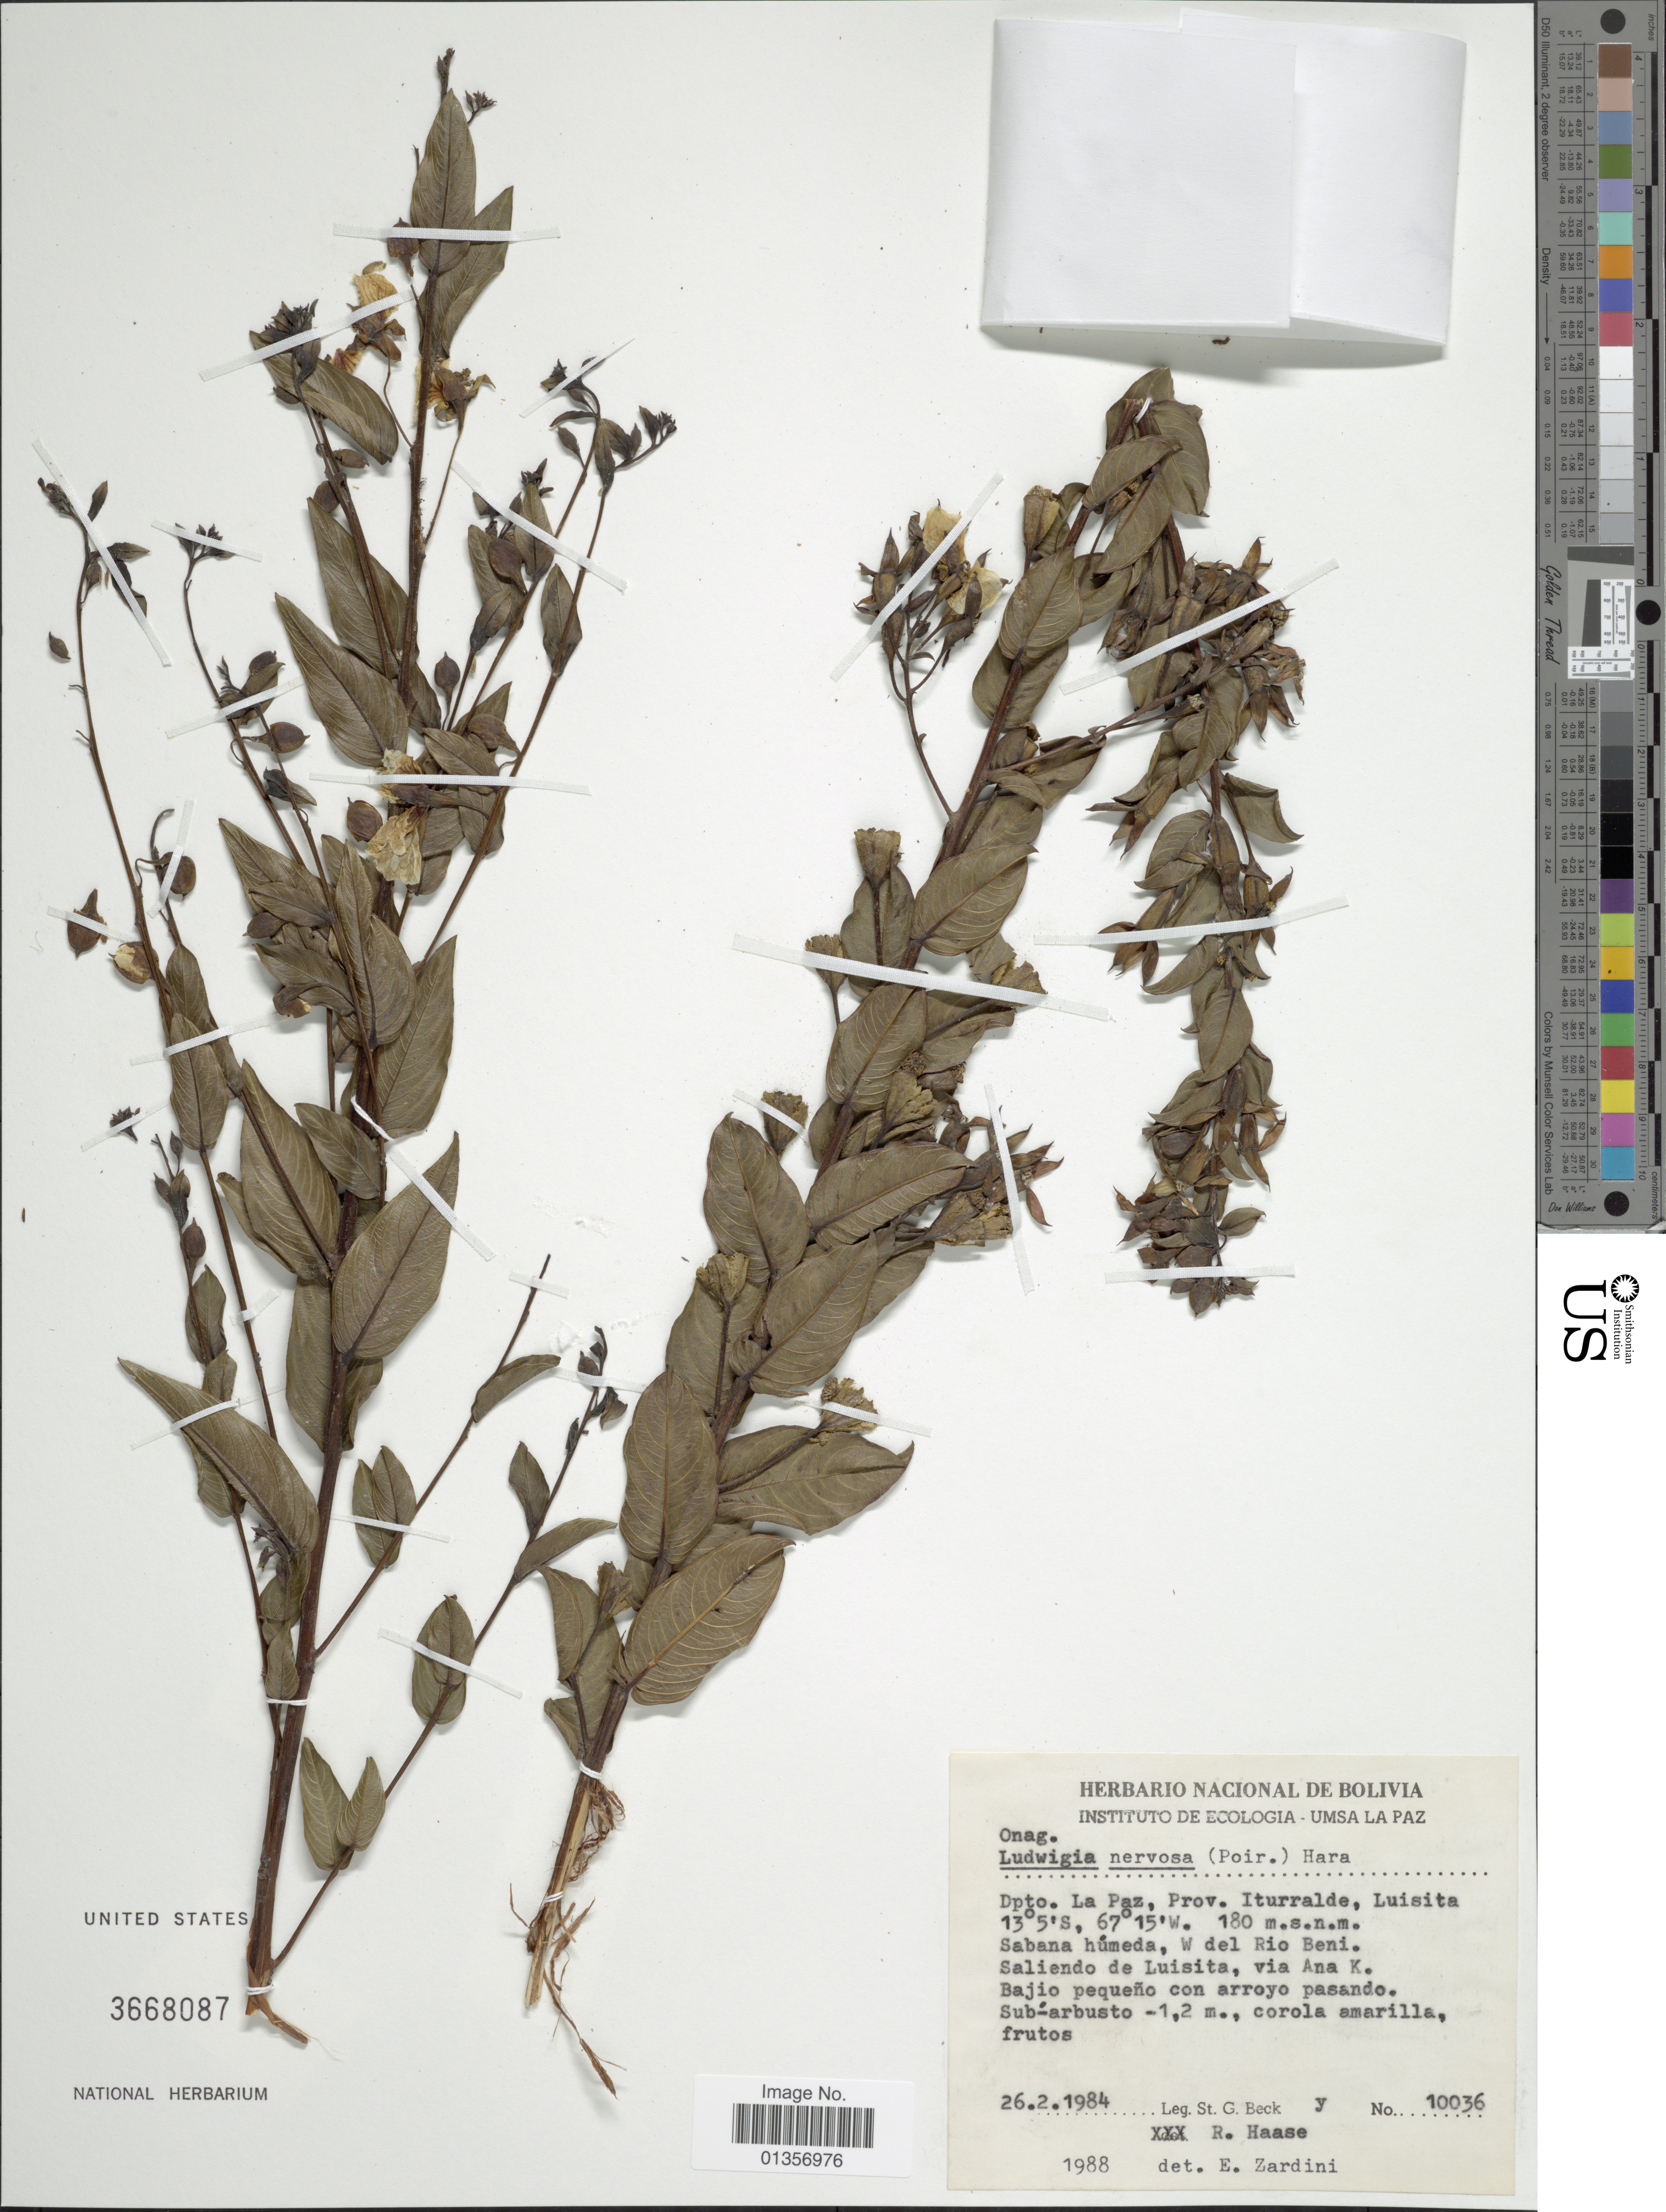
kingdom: Plantae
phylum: Tracheophyta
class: Magnoliopsida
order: Myrtales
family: Onagraceae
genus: Ludwigia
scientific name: Ludwigia nervosa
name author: (Poir.) H. Hara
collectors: G. Beck & R. Haase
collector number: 10036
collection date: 1984-02-26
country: Bolivia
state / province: La Paz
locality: Prov. Iturralde, Luisita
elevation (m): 180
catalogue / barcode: US 3668087